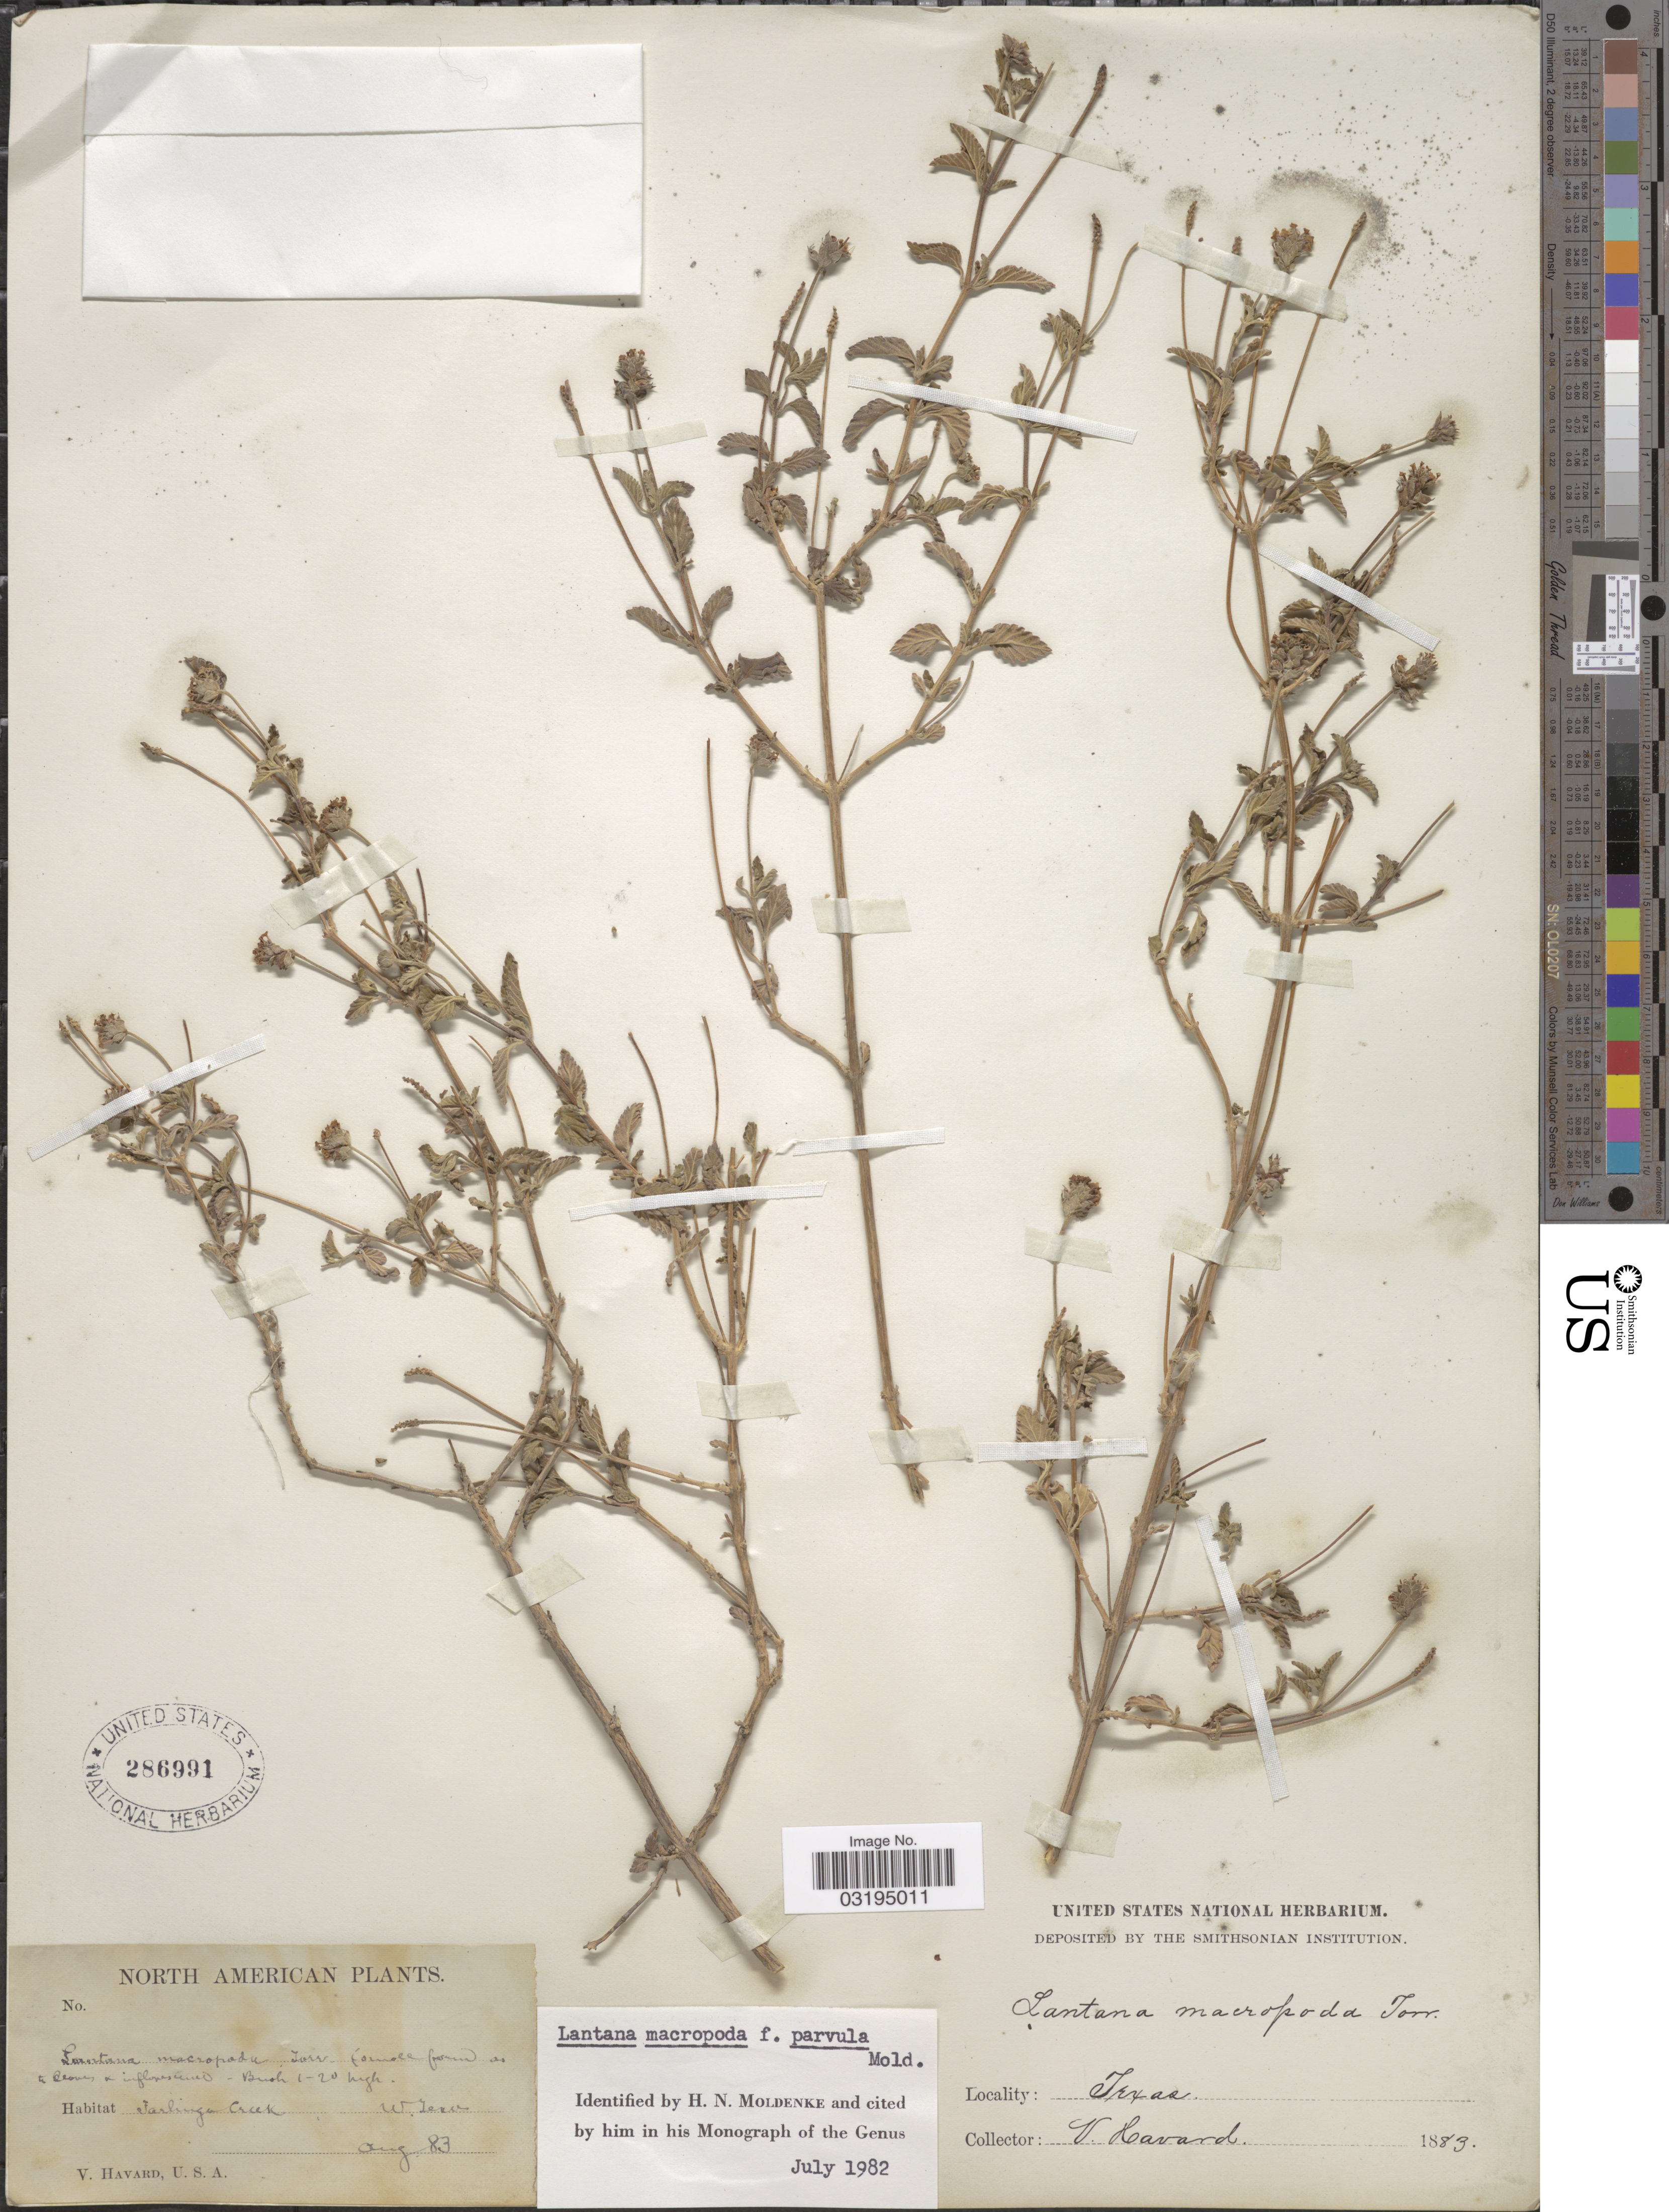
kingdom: Plantae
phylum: Tracheophyta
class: Magnoliopsida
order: Lamiales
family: Verbenaceae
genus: Lantana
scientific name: Lantana macropoda f. parvula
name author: Moldenke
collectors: V. Havard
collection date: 1883-08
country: United States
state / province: Texas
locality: Tarlinga [Terlingua] Creek, W. Texas.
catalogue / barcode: US 286991